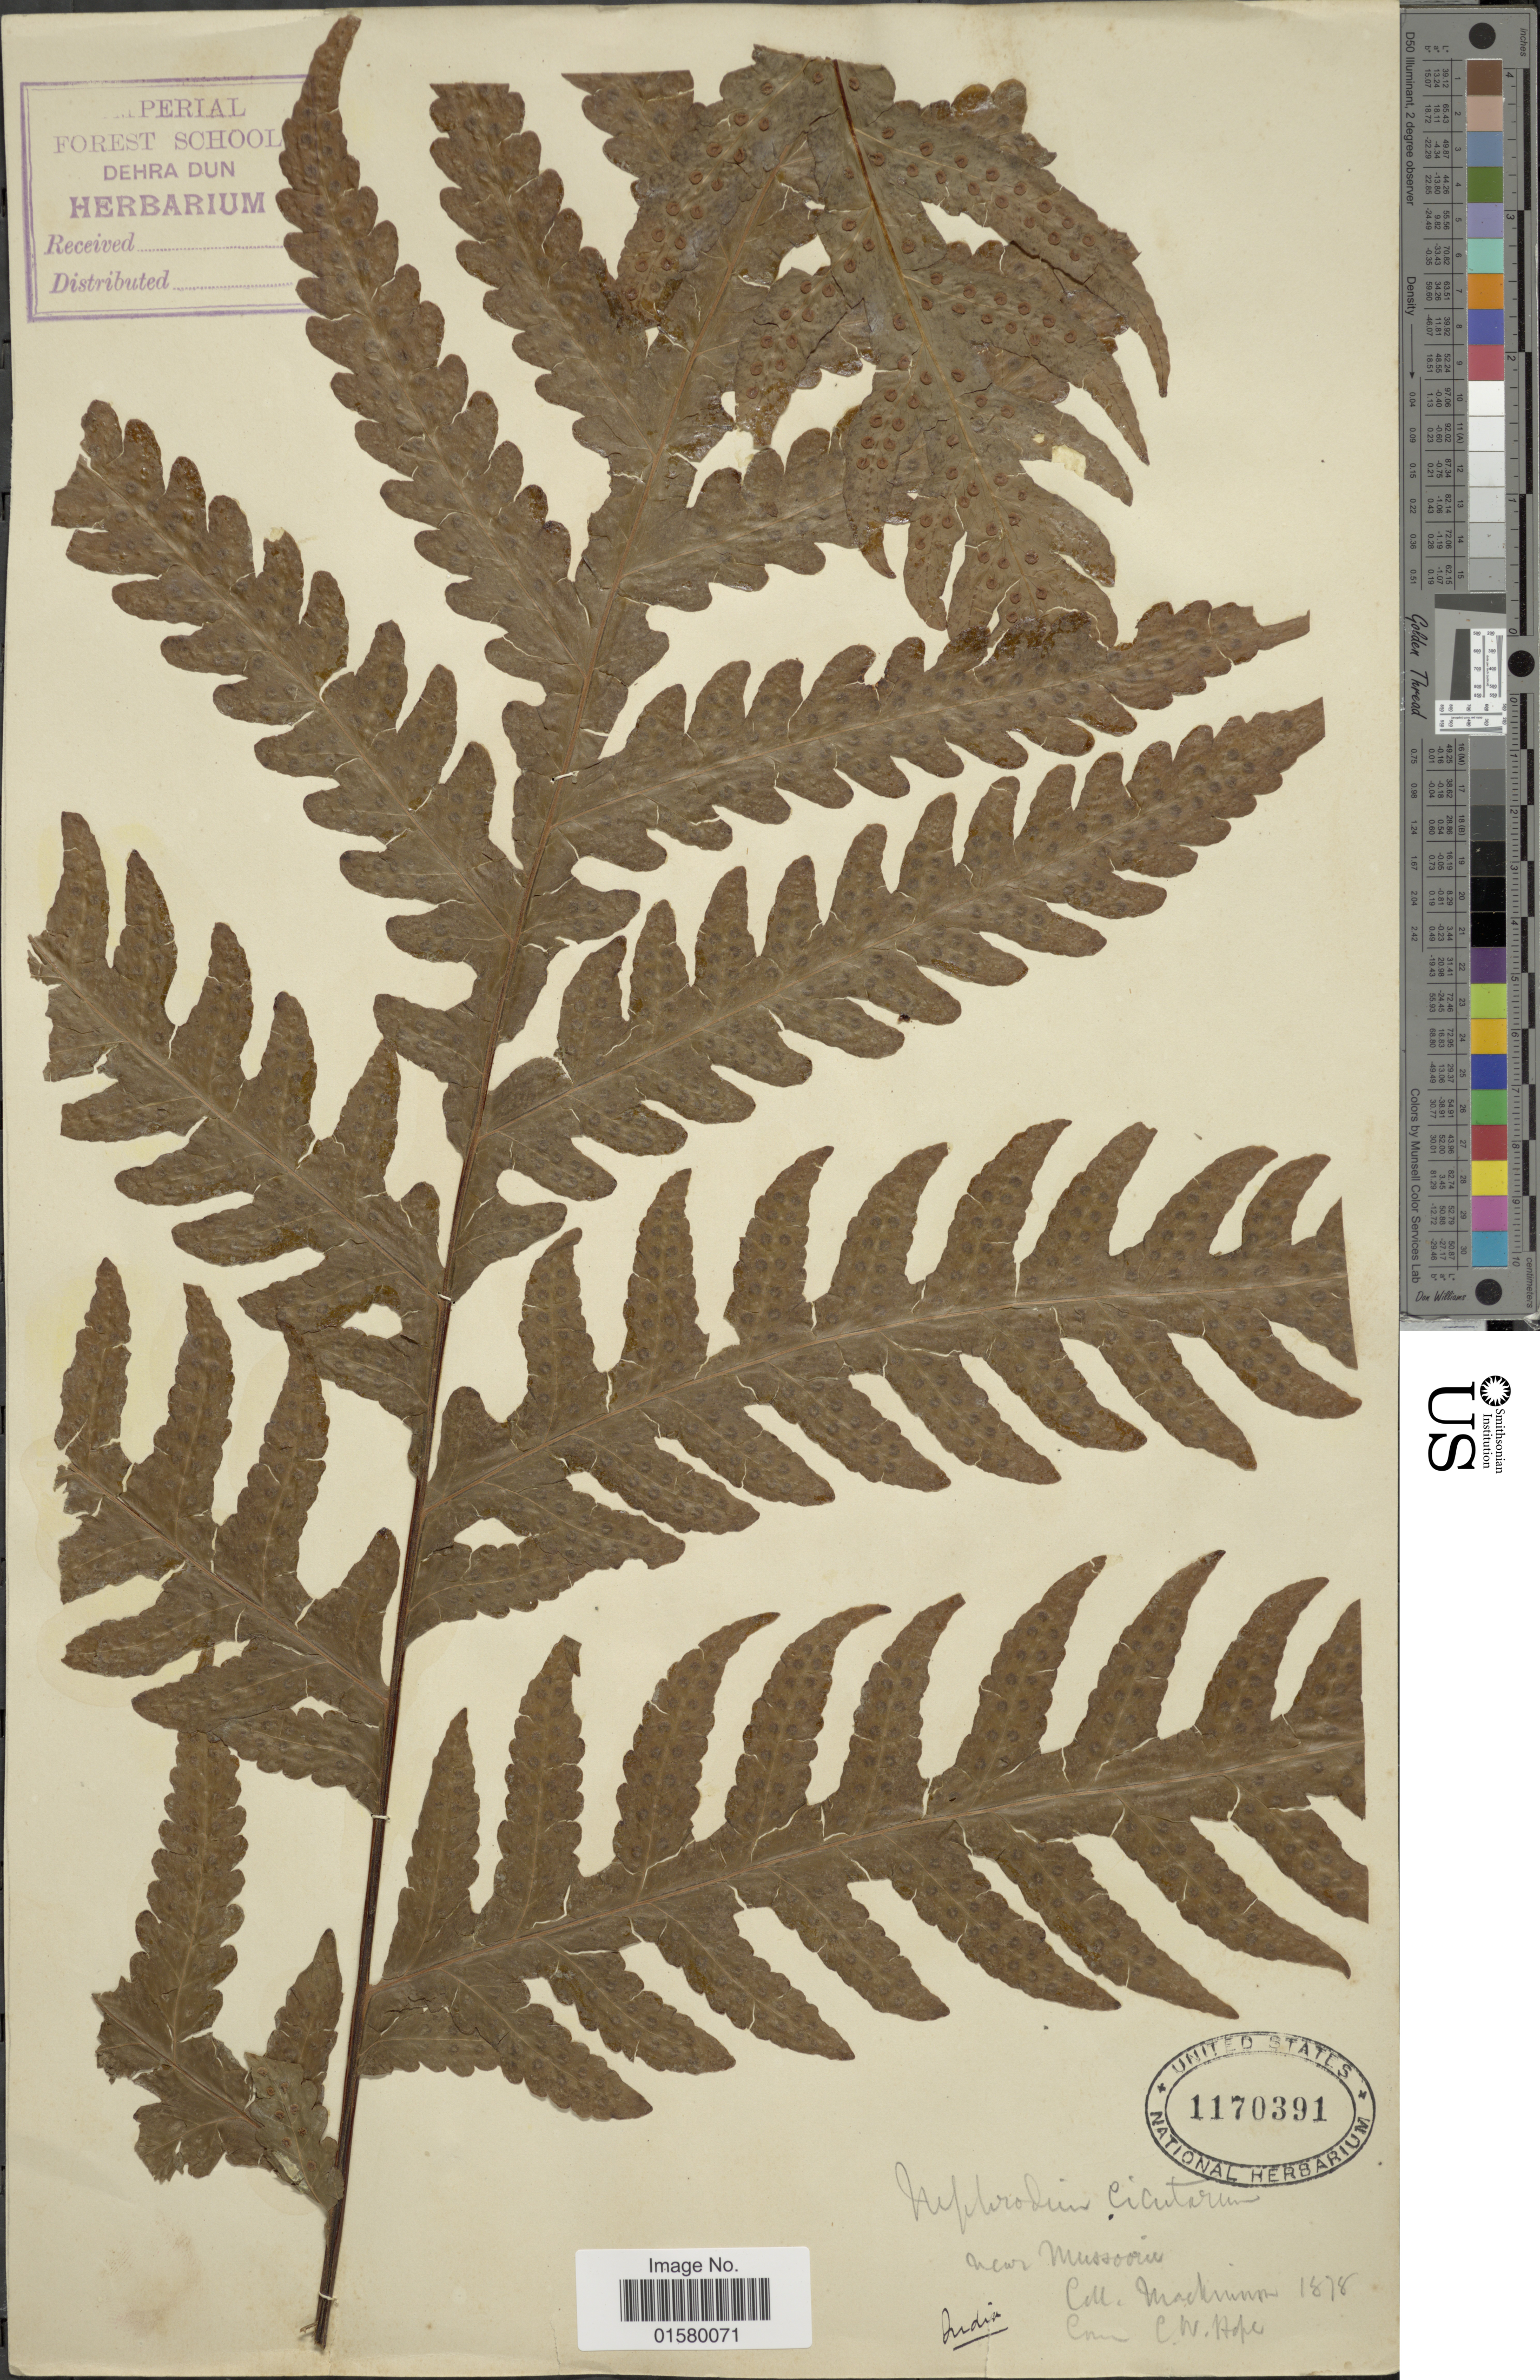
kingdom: Plantae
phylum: Tracheophyta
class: Polypodiopsida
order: Polypodiales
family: Tectariaceae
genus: Tectaria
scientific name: Tectaria coadunata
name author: (J. Sm.) C. Chr.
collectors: -. Mackinon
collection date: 1878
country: India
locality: Near Mussoorie, India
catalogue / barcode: US 1170391